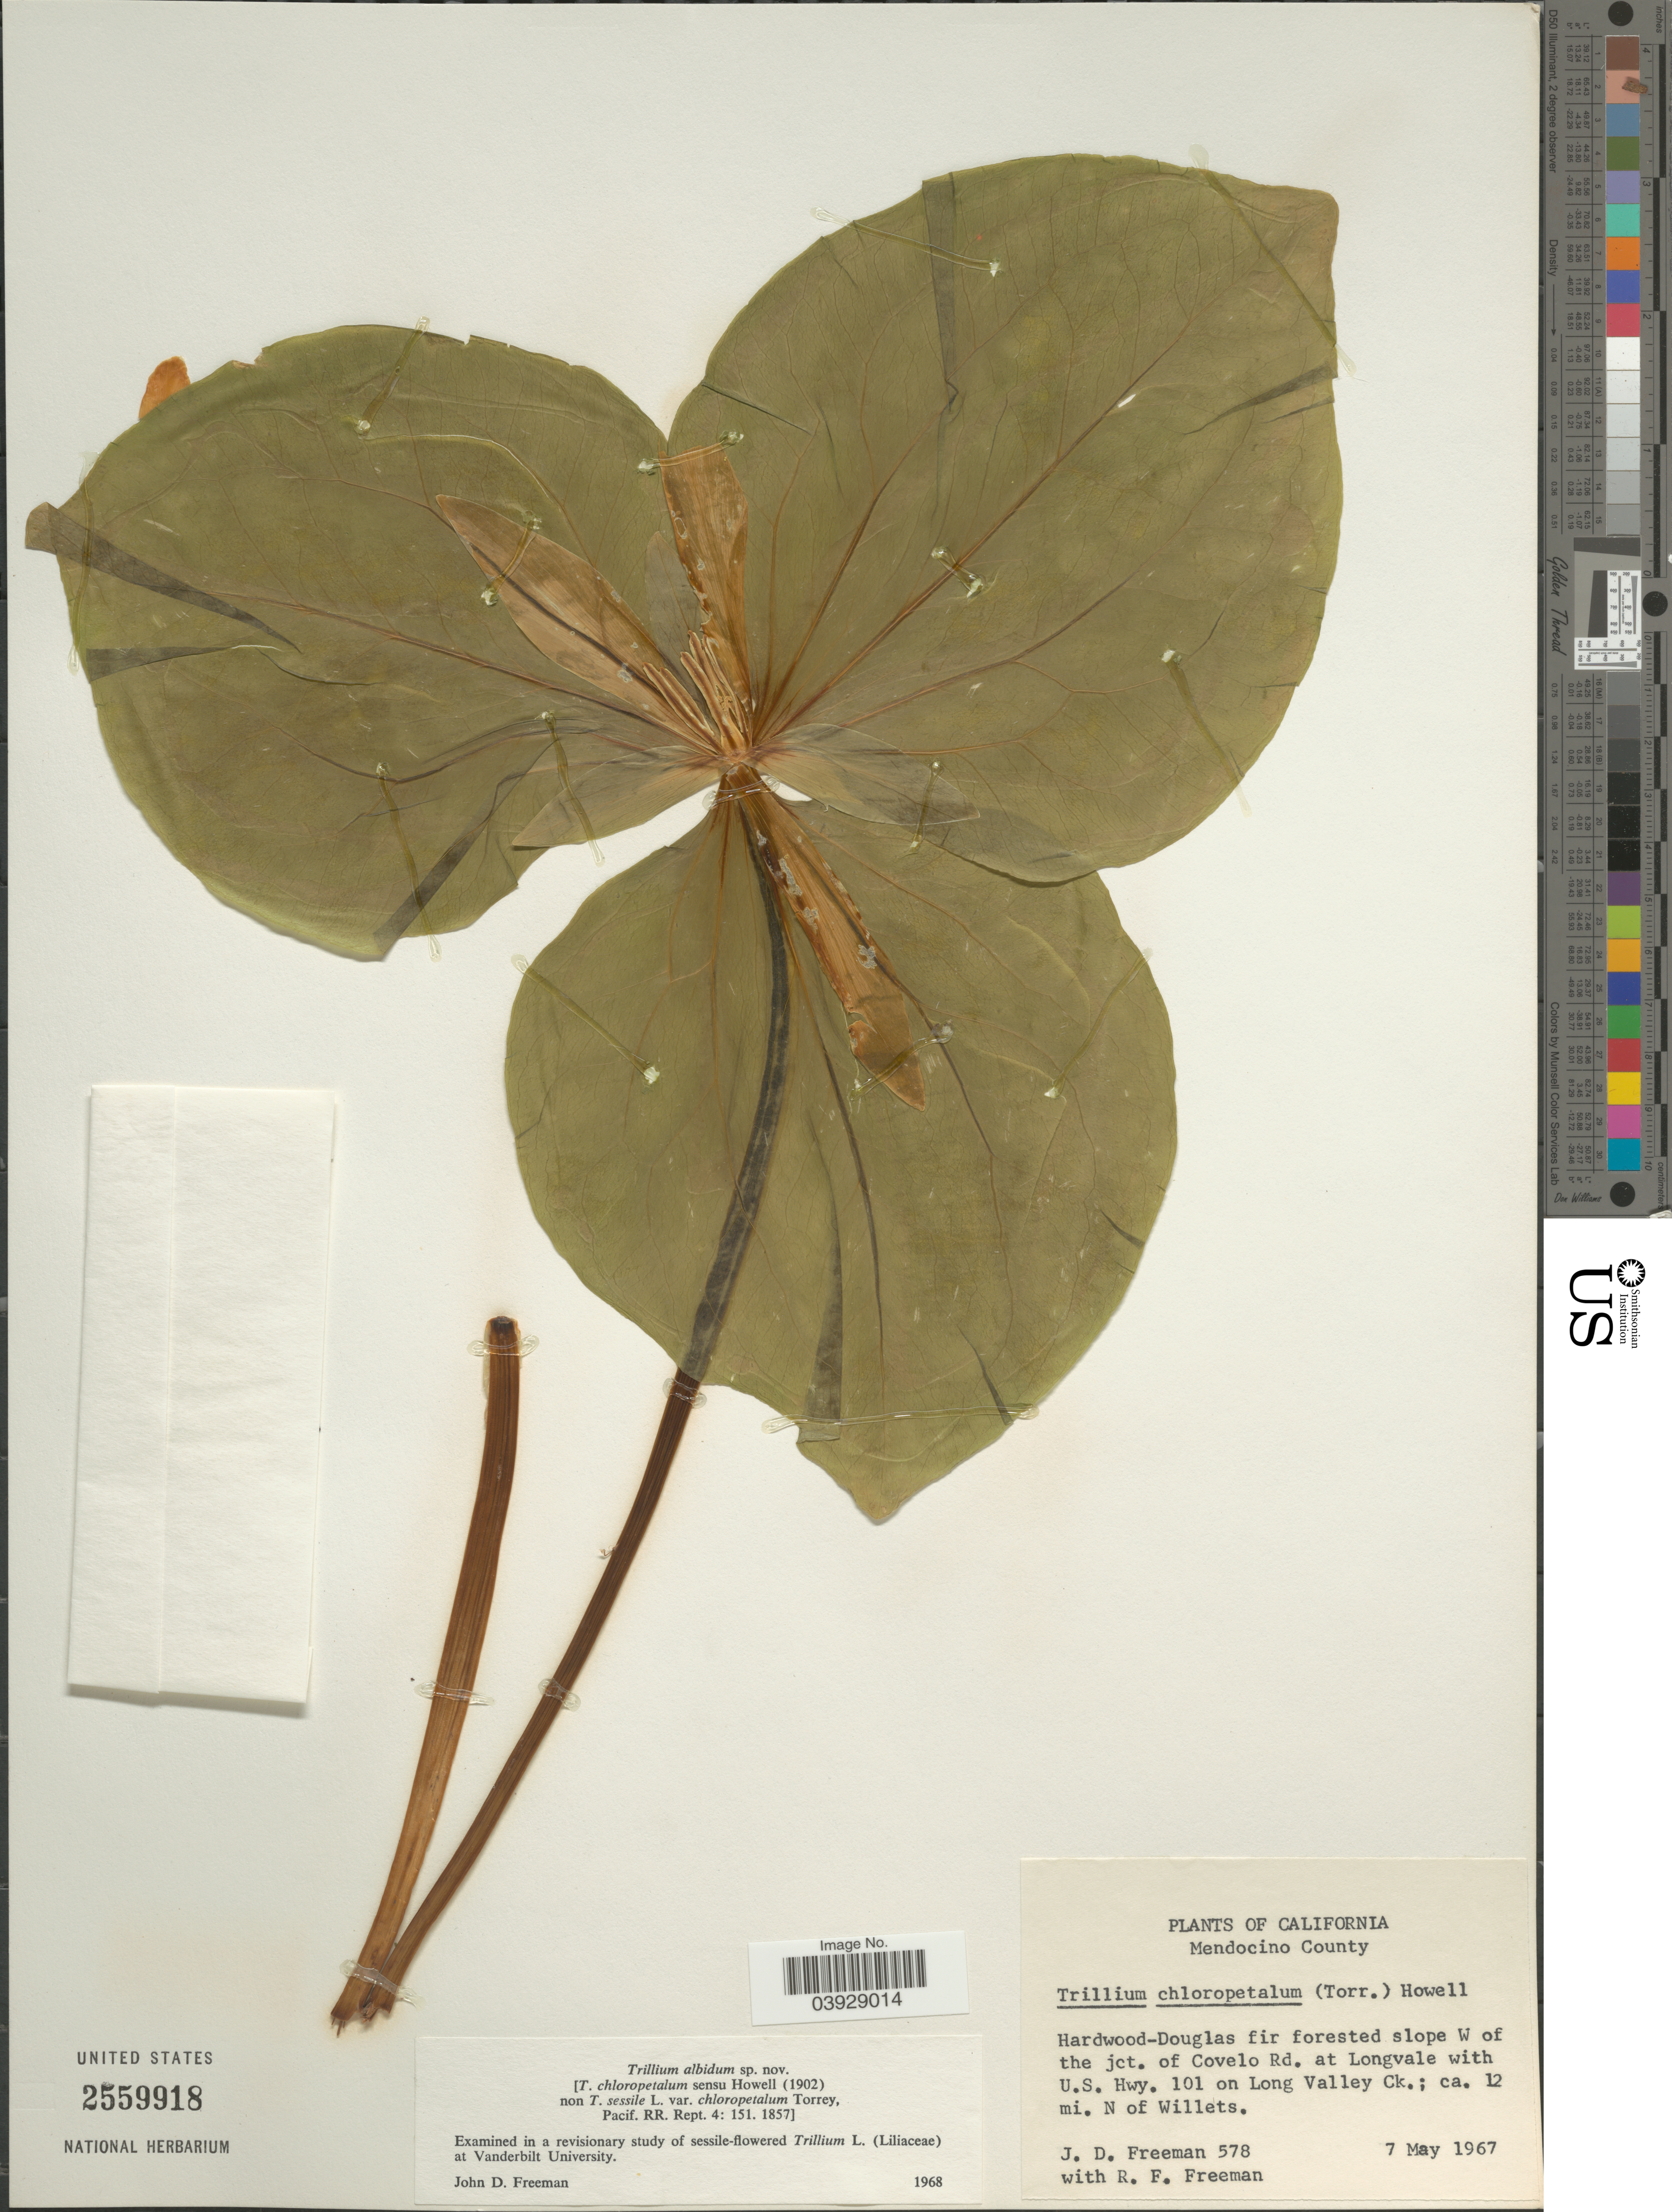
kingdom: Plantae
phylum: Tracheophyta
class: Liliopsida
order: Liliales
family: Melanthiaceae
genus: Trillium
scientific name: Trillium albidum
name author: J. D. Freeman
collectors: J. Freeman & R. Freeman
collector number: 578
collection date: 1967-05-07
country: United States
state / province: California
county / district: Mendocino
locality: Mendocino County. Hardwood-Douglas fir forested slope W of the jct. of Covelo Rd. at Longvale with U.S. Hwy. 101 on Long Valley Ck.; ca 12 mi. N of Willets.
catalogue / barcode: US 2559918